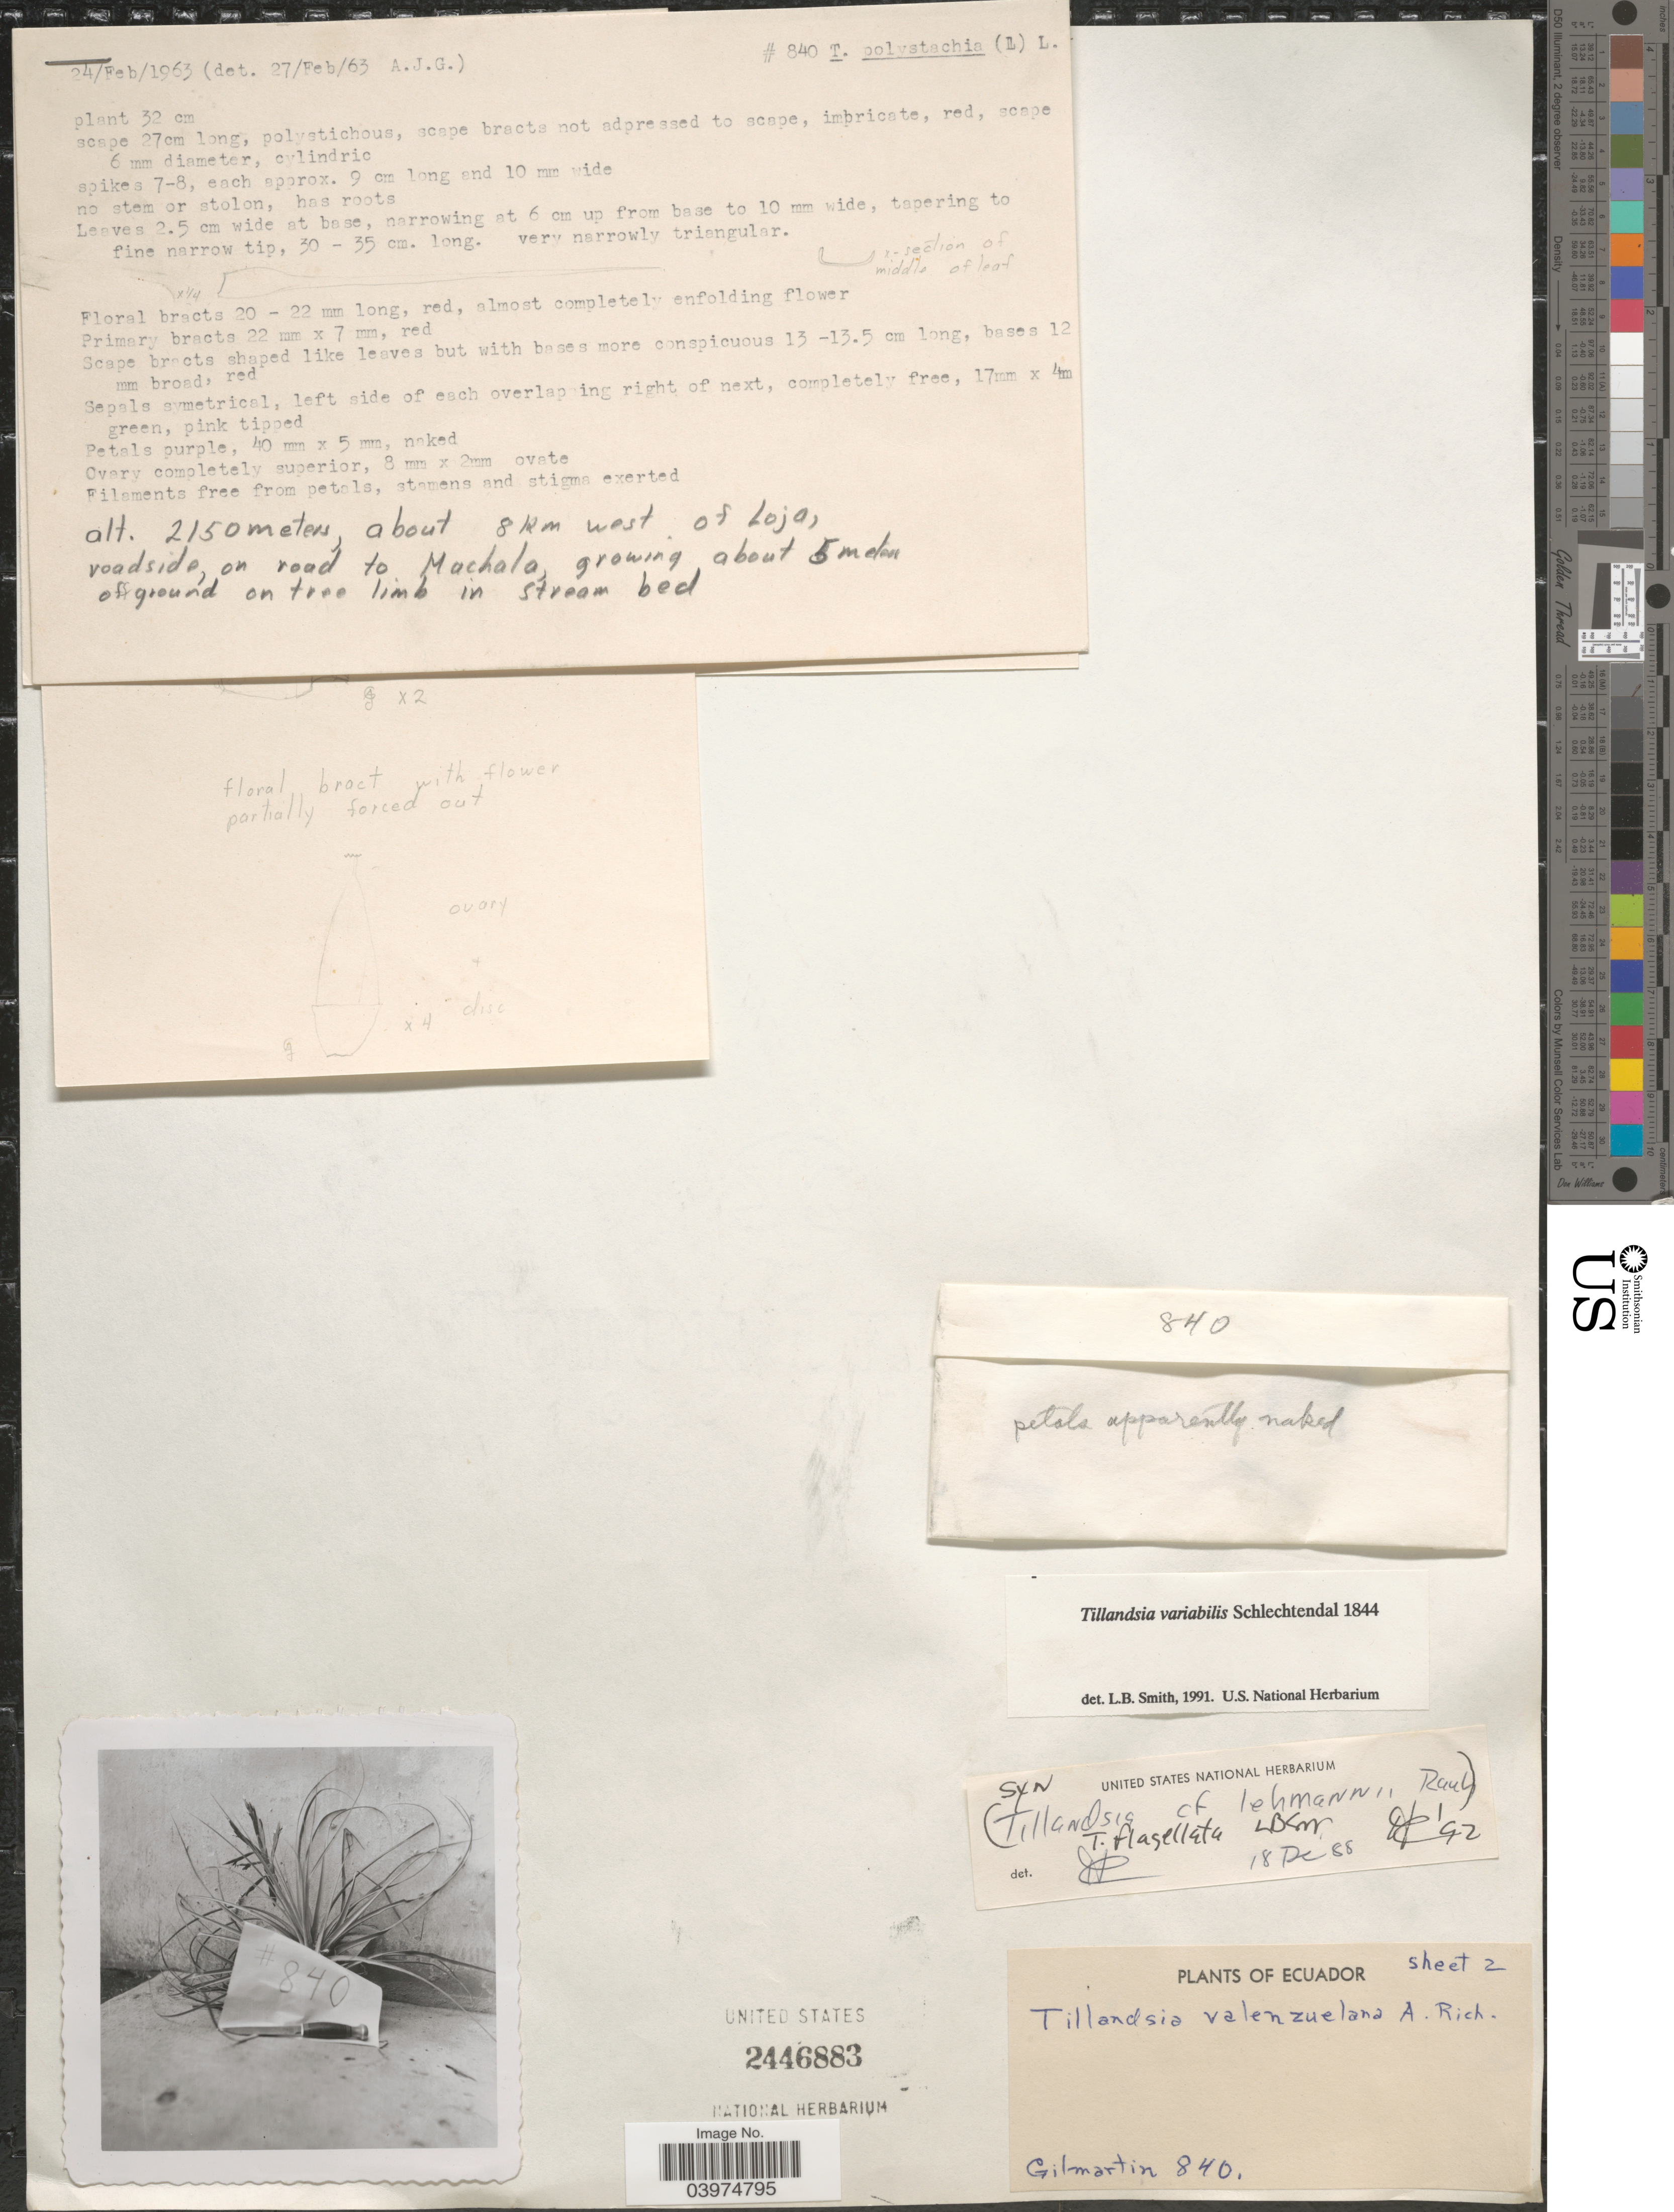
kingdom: Plantae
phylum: Tracheophyta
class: Liliopsida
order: Poales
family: Bromeliaceae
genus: Tillandsia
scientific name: Tillandsia variabilis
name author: Schltdl.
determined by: Smith, Lyman B., (US), NMNH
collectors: Gilmartin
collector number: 840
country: Ecuador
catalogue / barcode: US 2446883